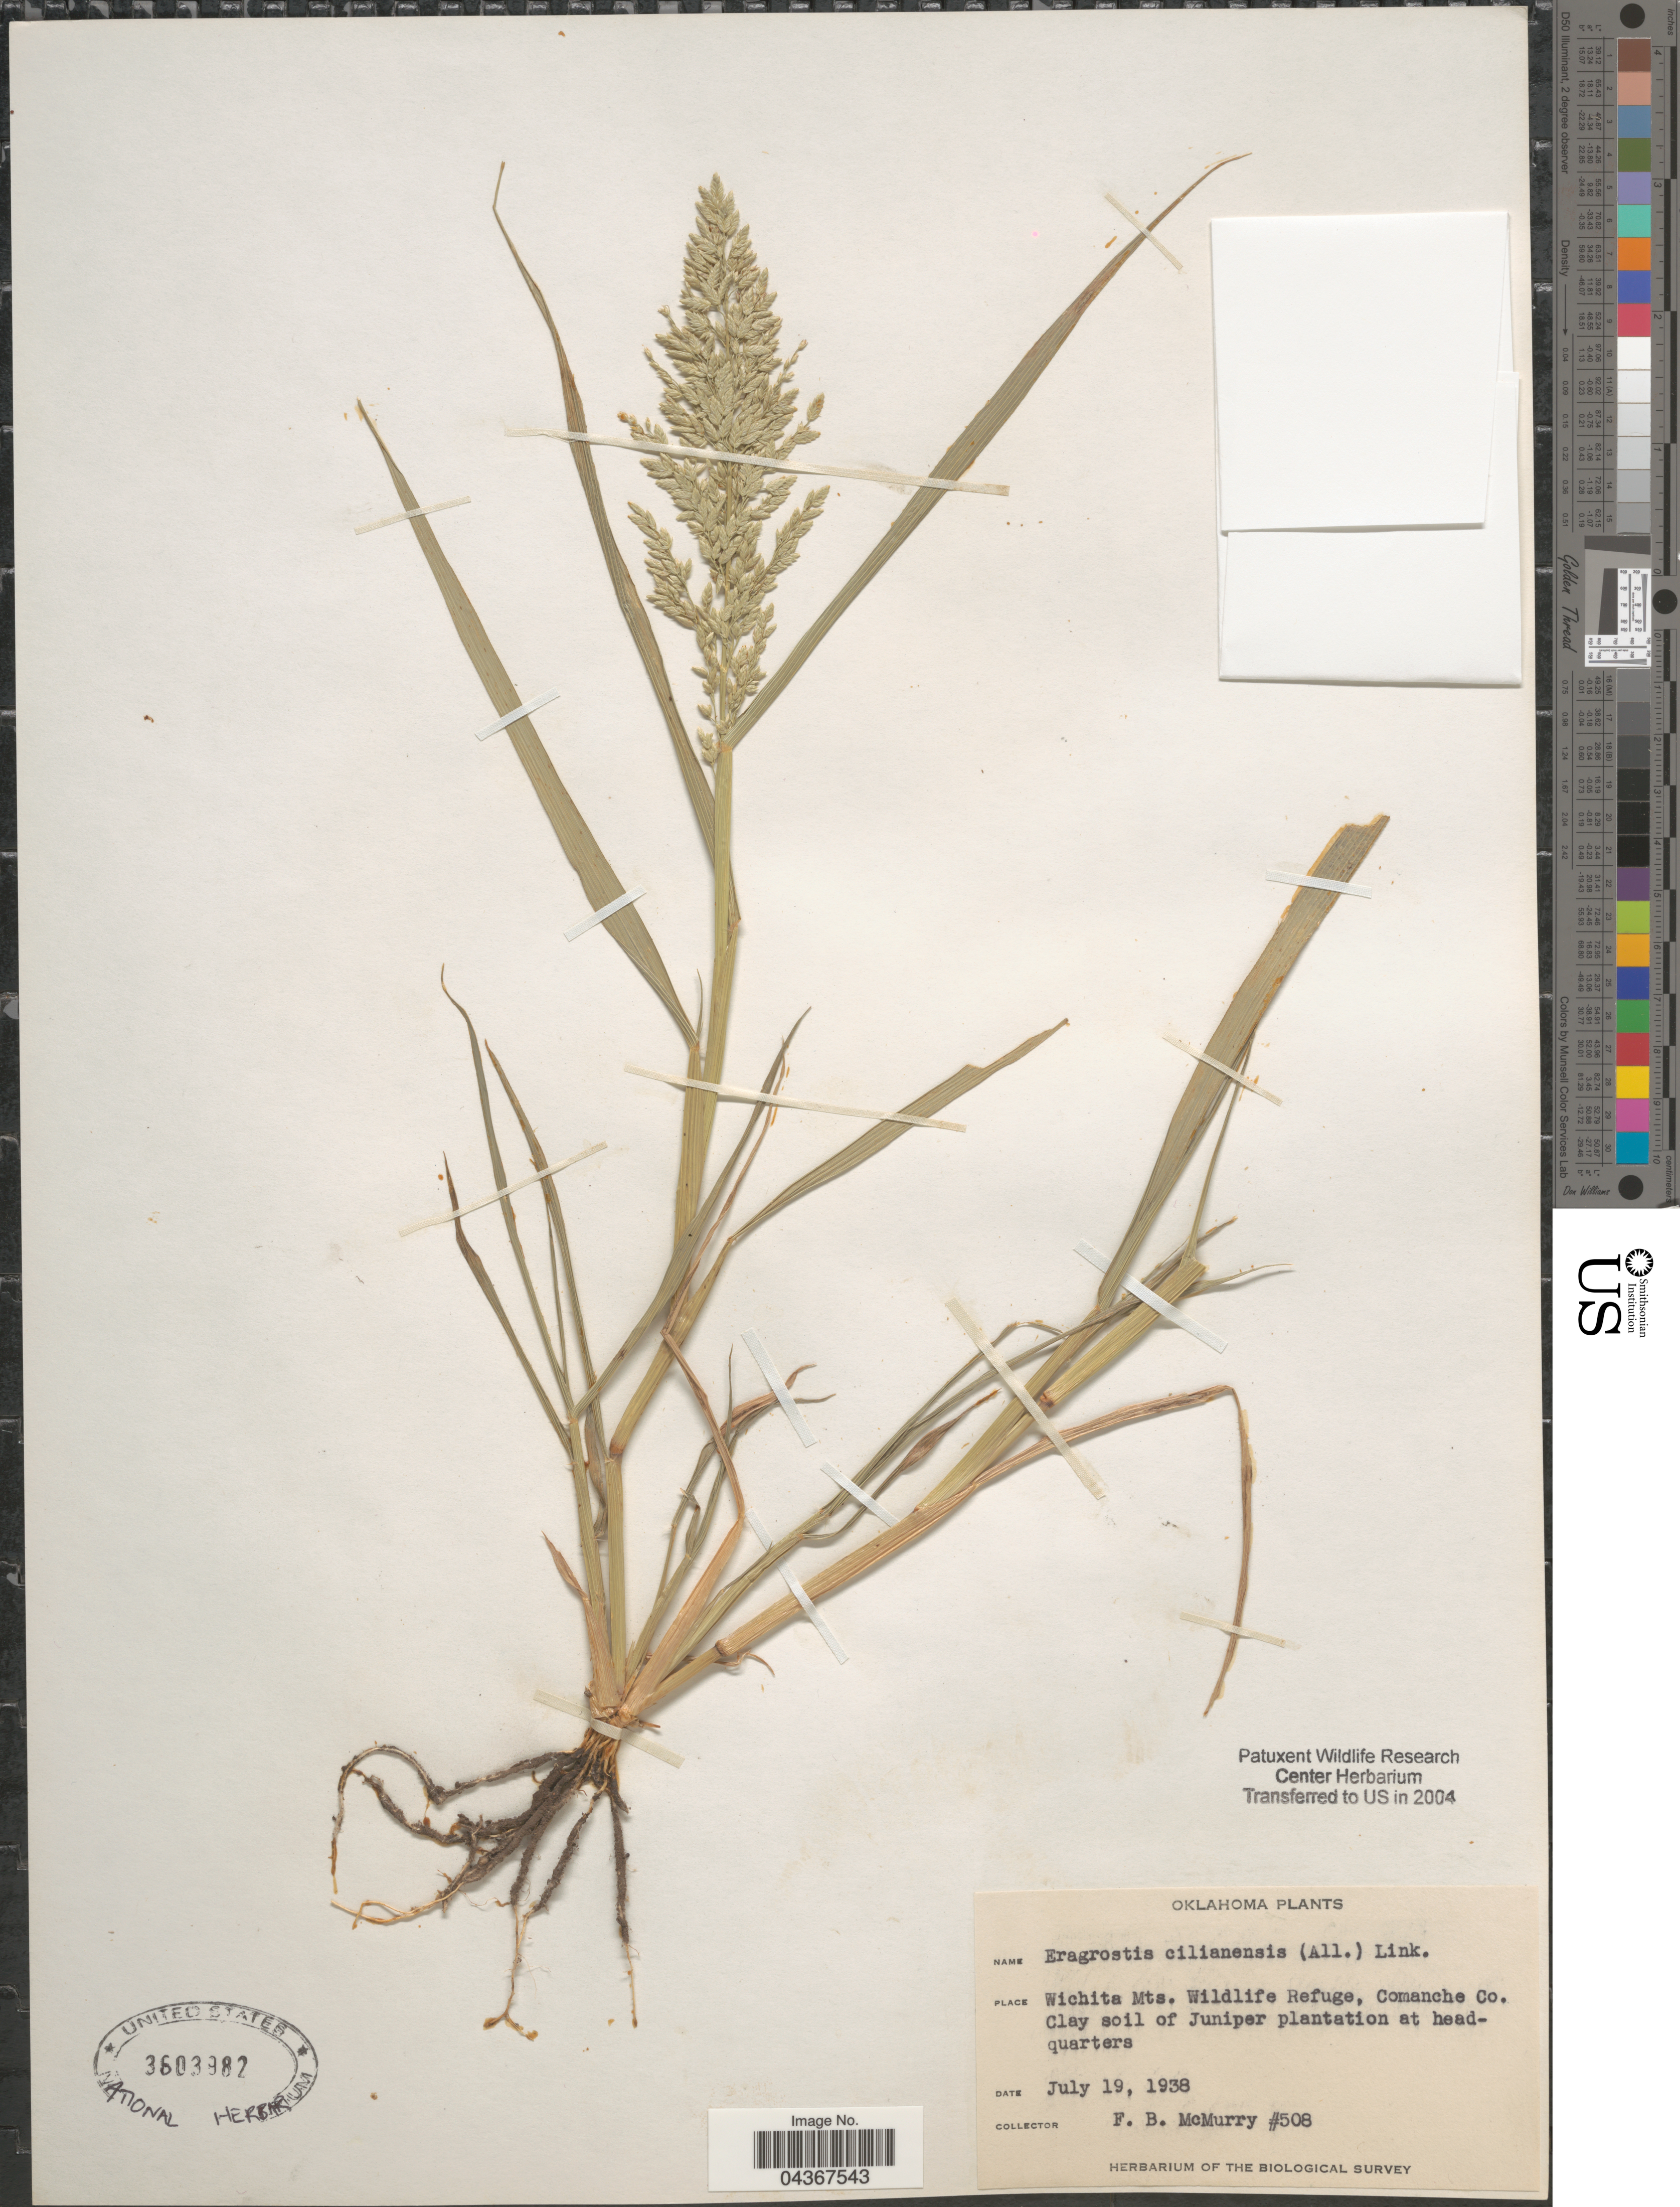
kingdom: Plantae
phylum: Tracheophyta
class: Liliopsida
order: Poales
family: Poaceae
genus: Eragrostis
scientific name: Eragrostis cilianensis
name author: (Bellardi) Vignolo ex Janch.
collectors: F. B. McMurry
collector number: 508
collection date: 1938-07-19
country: United States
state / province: Oklahoma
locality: Wichita Mts. Wildlife Refuge, Comanche Co. On Juniper plantation at headquarters. The Biological Survey.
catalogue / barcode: US 3603982